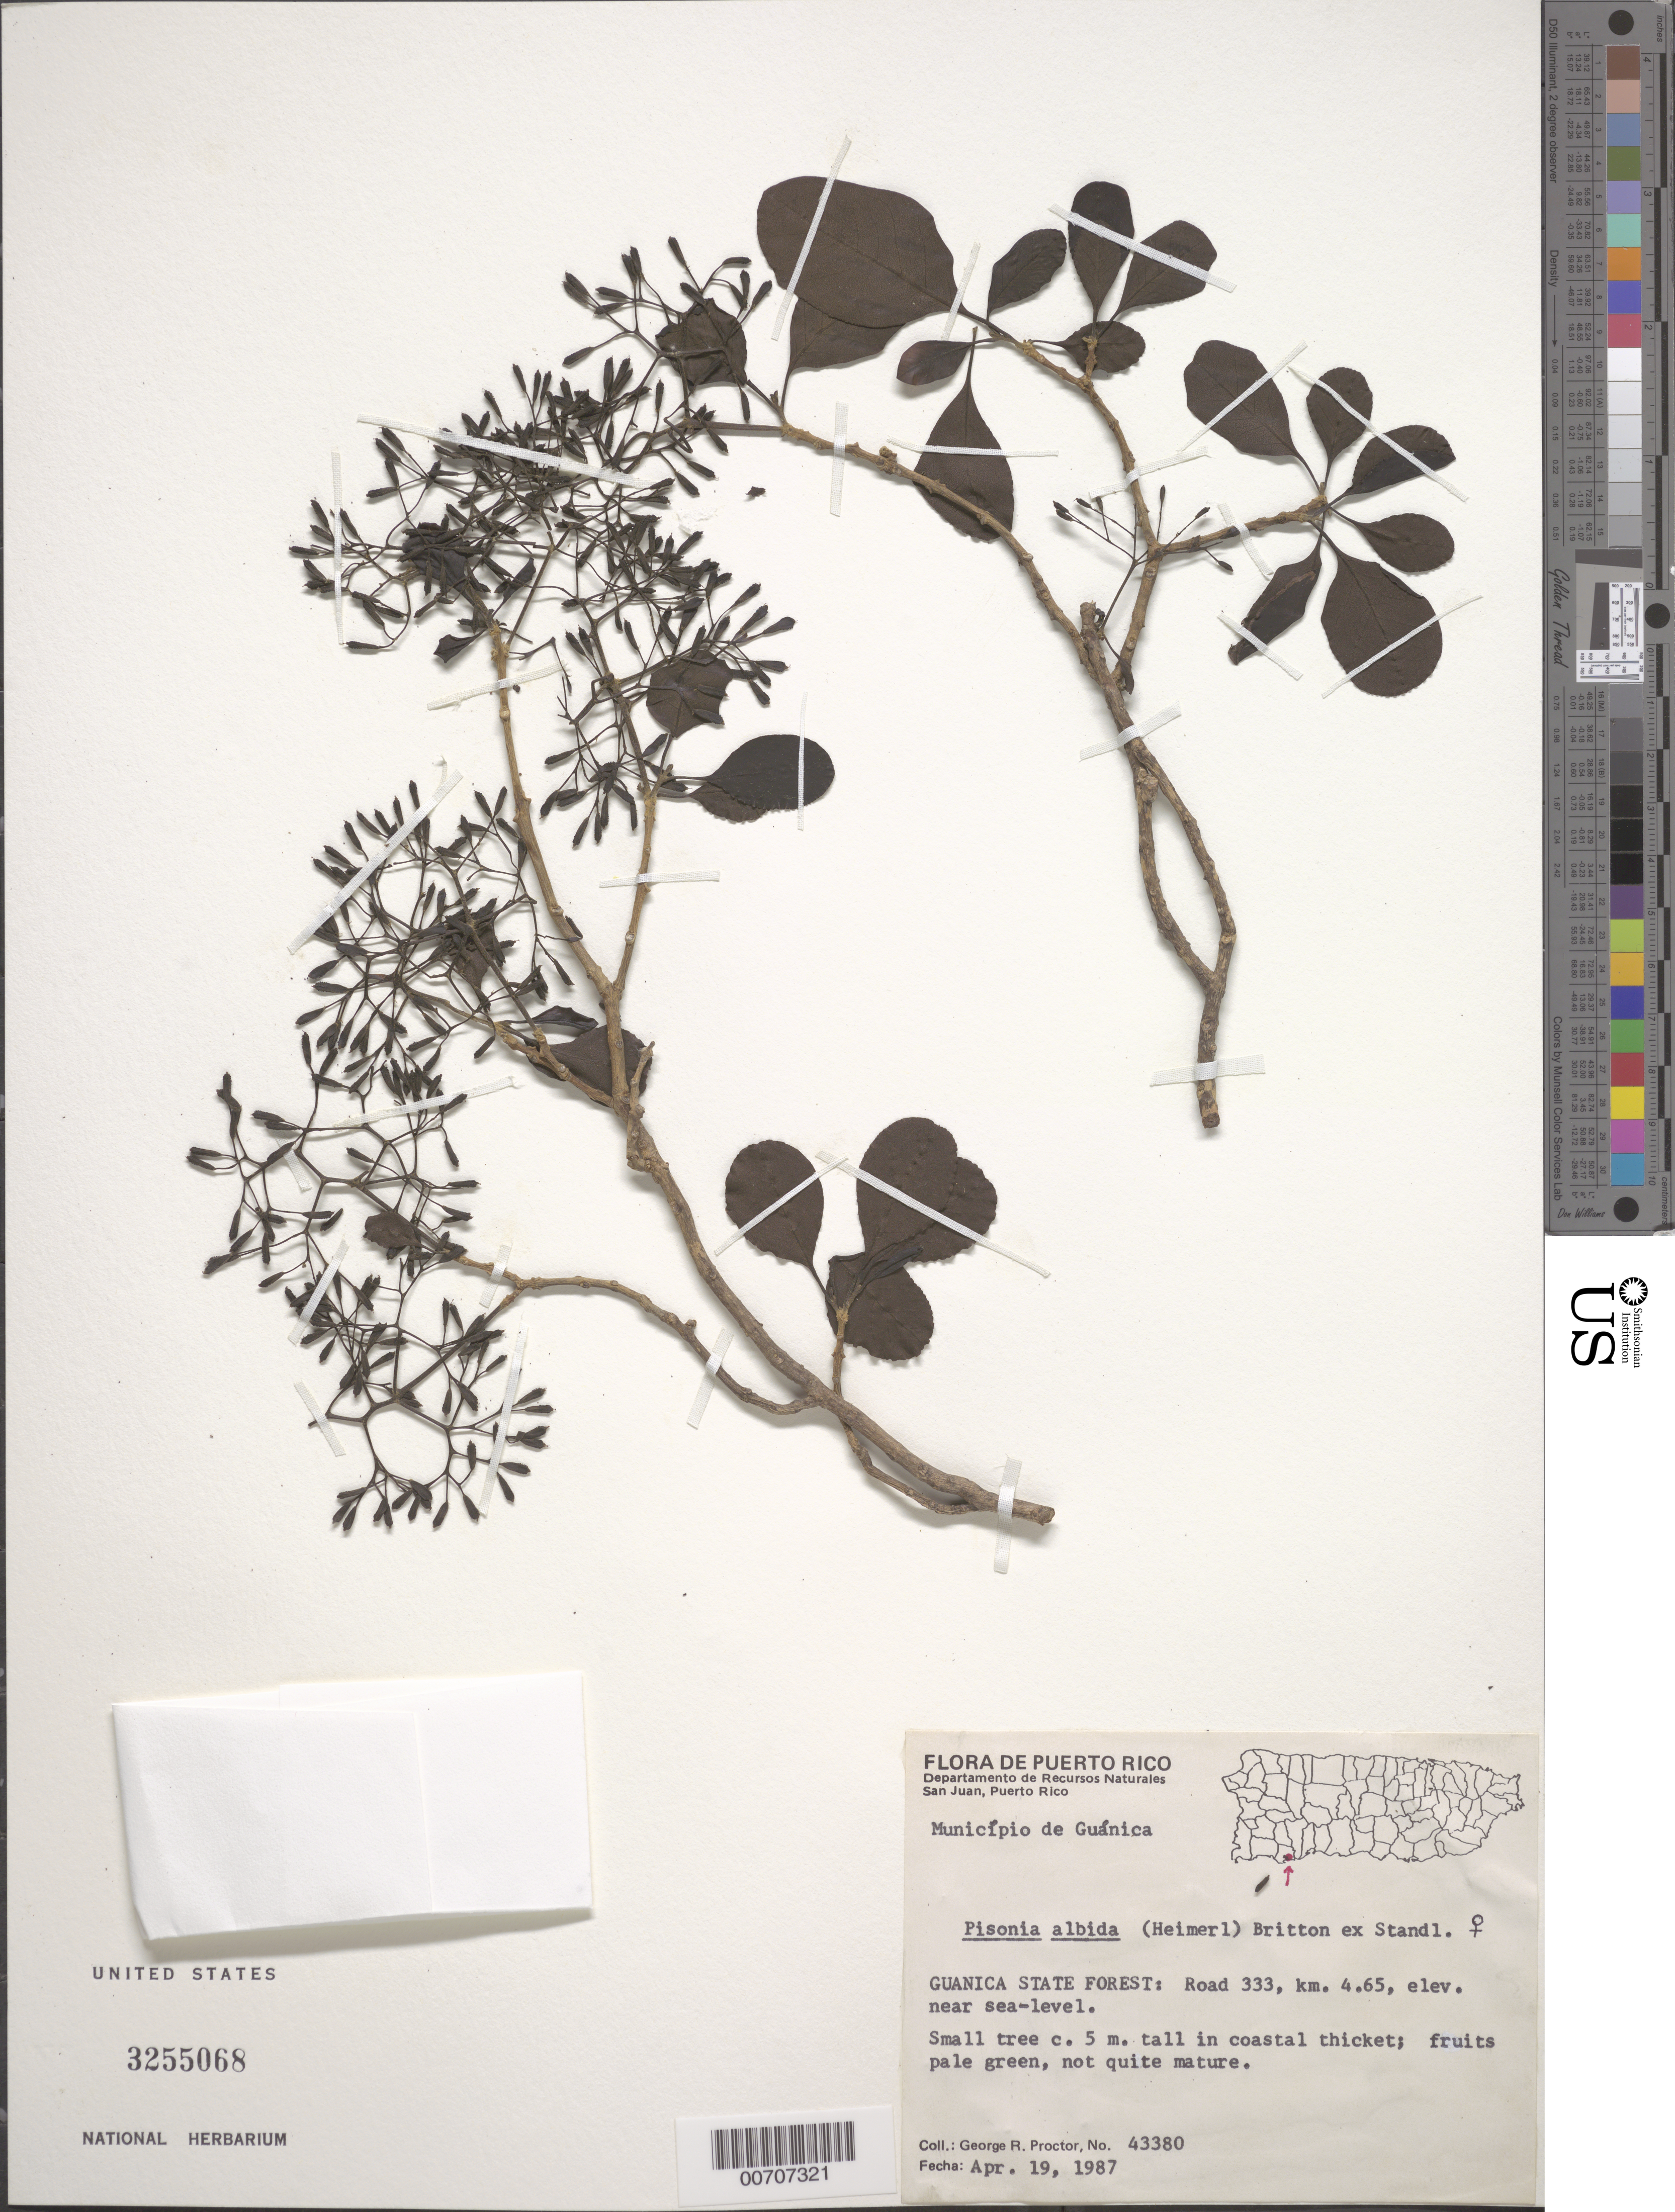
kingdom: Plantae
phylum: Tracheophyta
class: Magnoliopsida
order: Caryophyllales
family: Nyctaginaceae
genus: Pisonia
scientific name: Pisonia albida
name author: (Heimerl) Britton ex Standl.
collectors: G. R. Proctor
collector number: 43380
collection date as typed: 19 Apr 1987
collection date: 1987-04-19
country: Puerto Rico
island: Greater Antilles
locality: Municipio de Guanica, Guanica State Forest: Road 333, km 4.65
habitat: Coastal thickets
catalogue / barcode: US 3255068